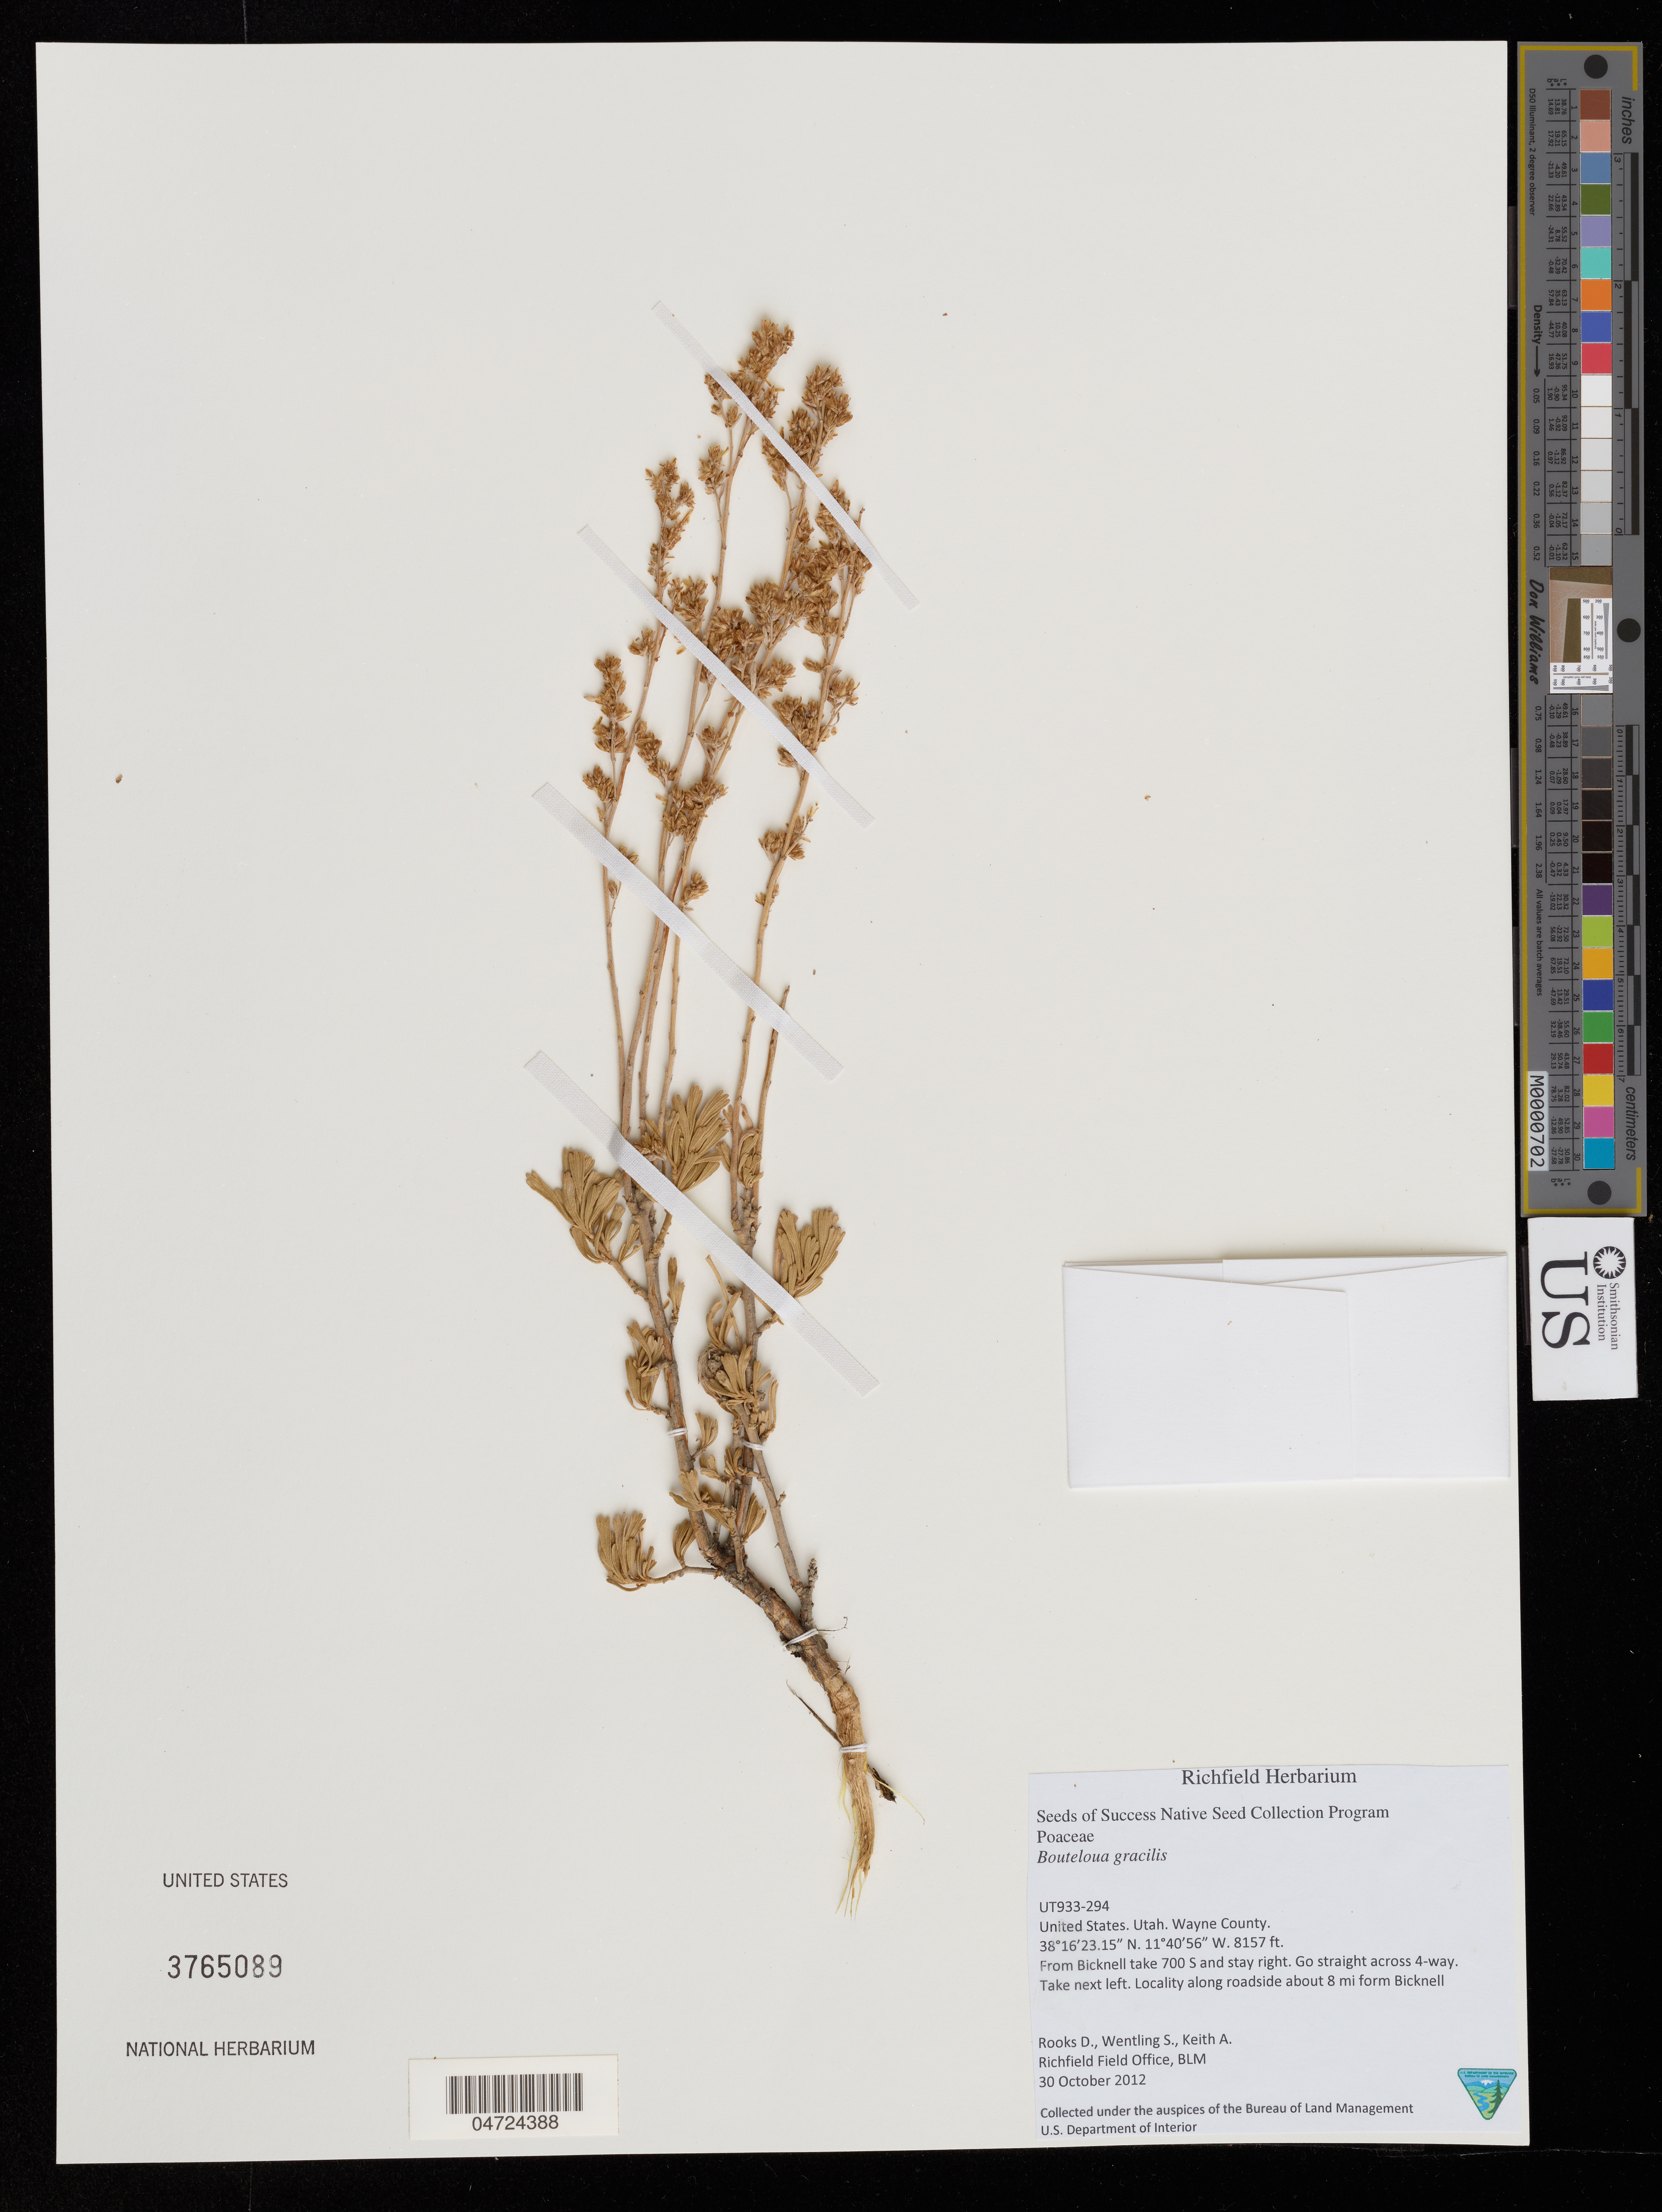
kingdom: Plantae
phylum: Tracheophyta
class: Liliopsida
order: Poales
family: Poaceae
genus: Bouteloua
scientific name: Bouteloua gracilis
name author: (Kunth) Lag. ex Griffiths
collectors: D. Rooks, S. Wentling & A. Keith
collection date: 2012-10-30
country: United States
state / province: Utah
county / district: Wayne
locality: Wayne County. From Bicknell take 700 S and stay right. Go straight across 4-way. Take next left. Locality along roadside about 8 mi form Bicknell.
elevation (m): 2486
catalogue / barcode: US 3765089